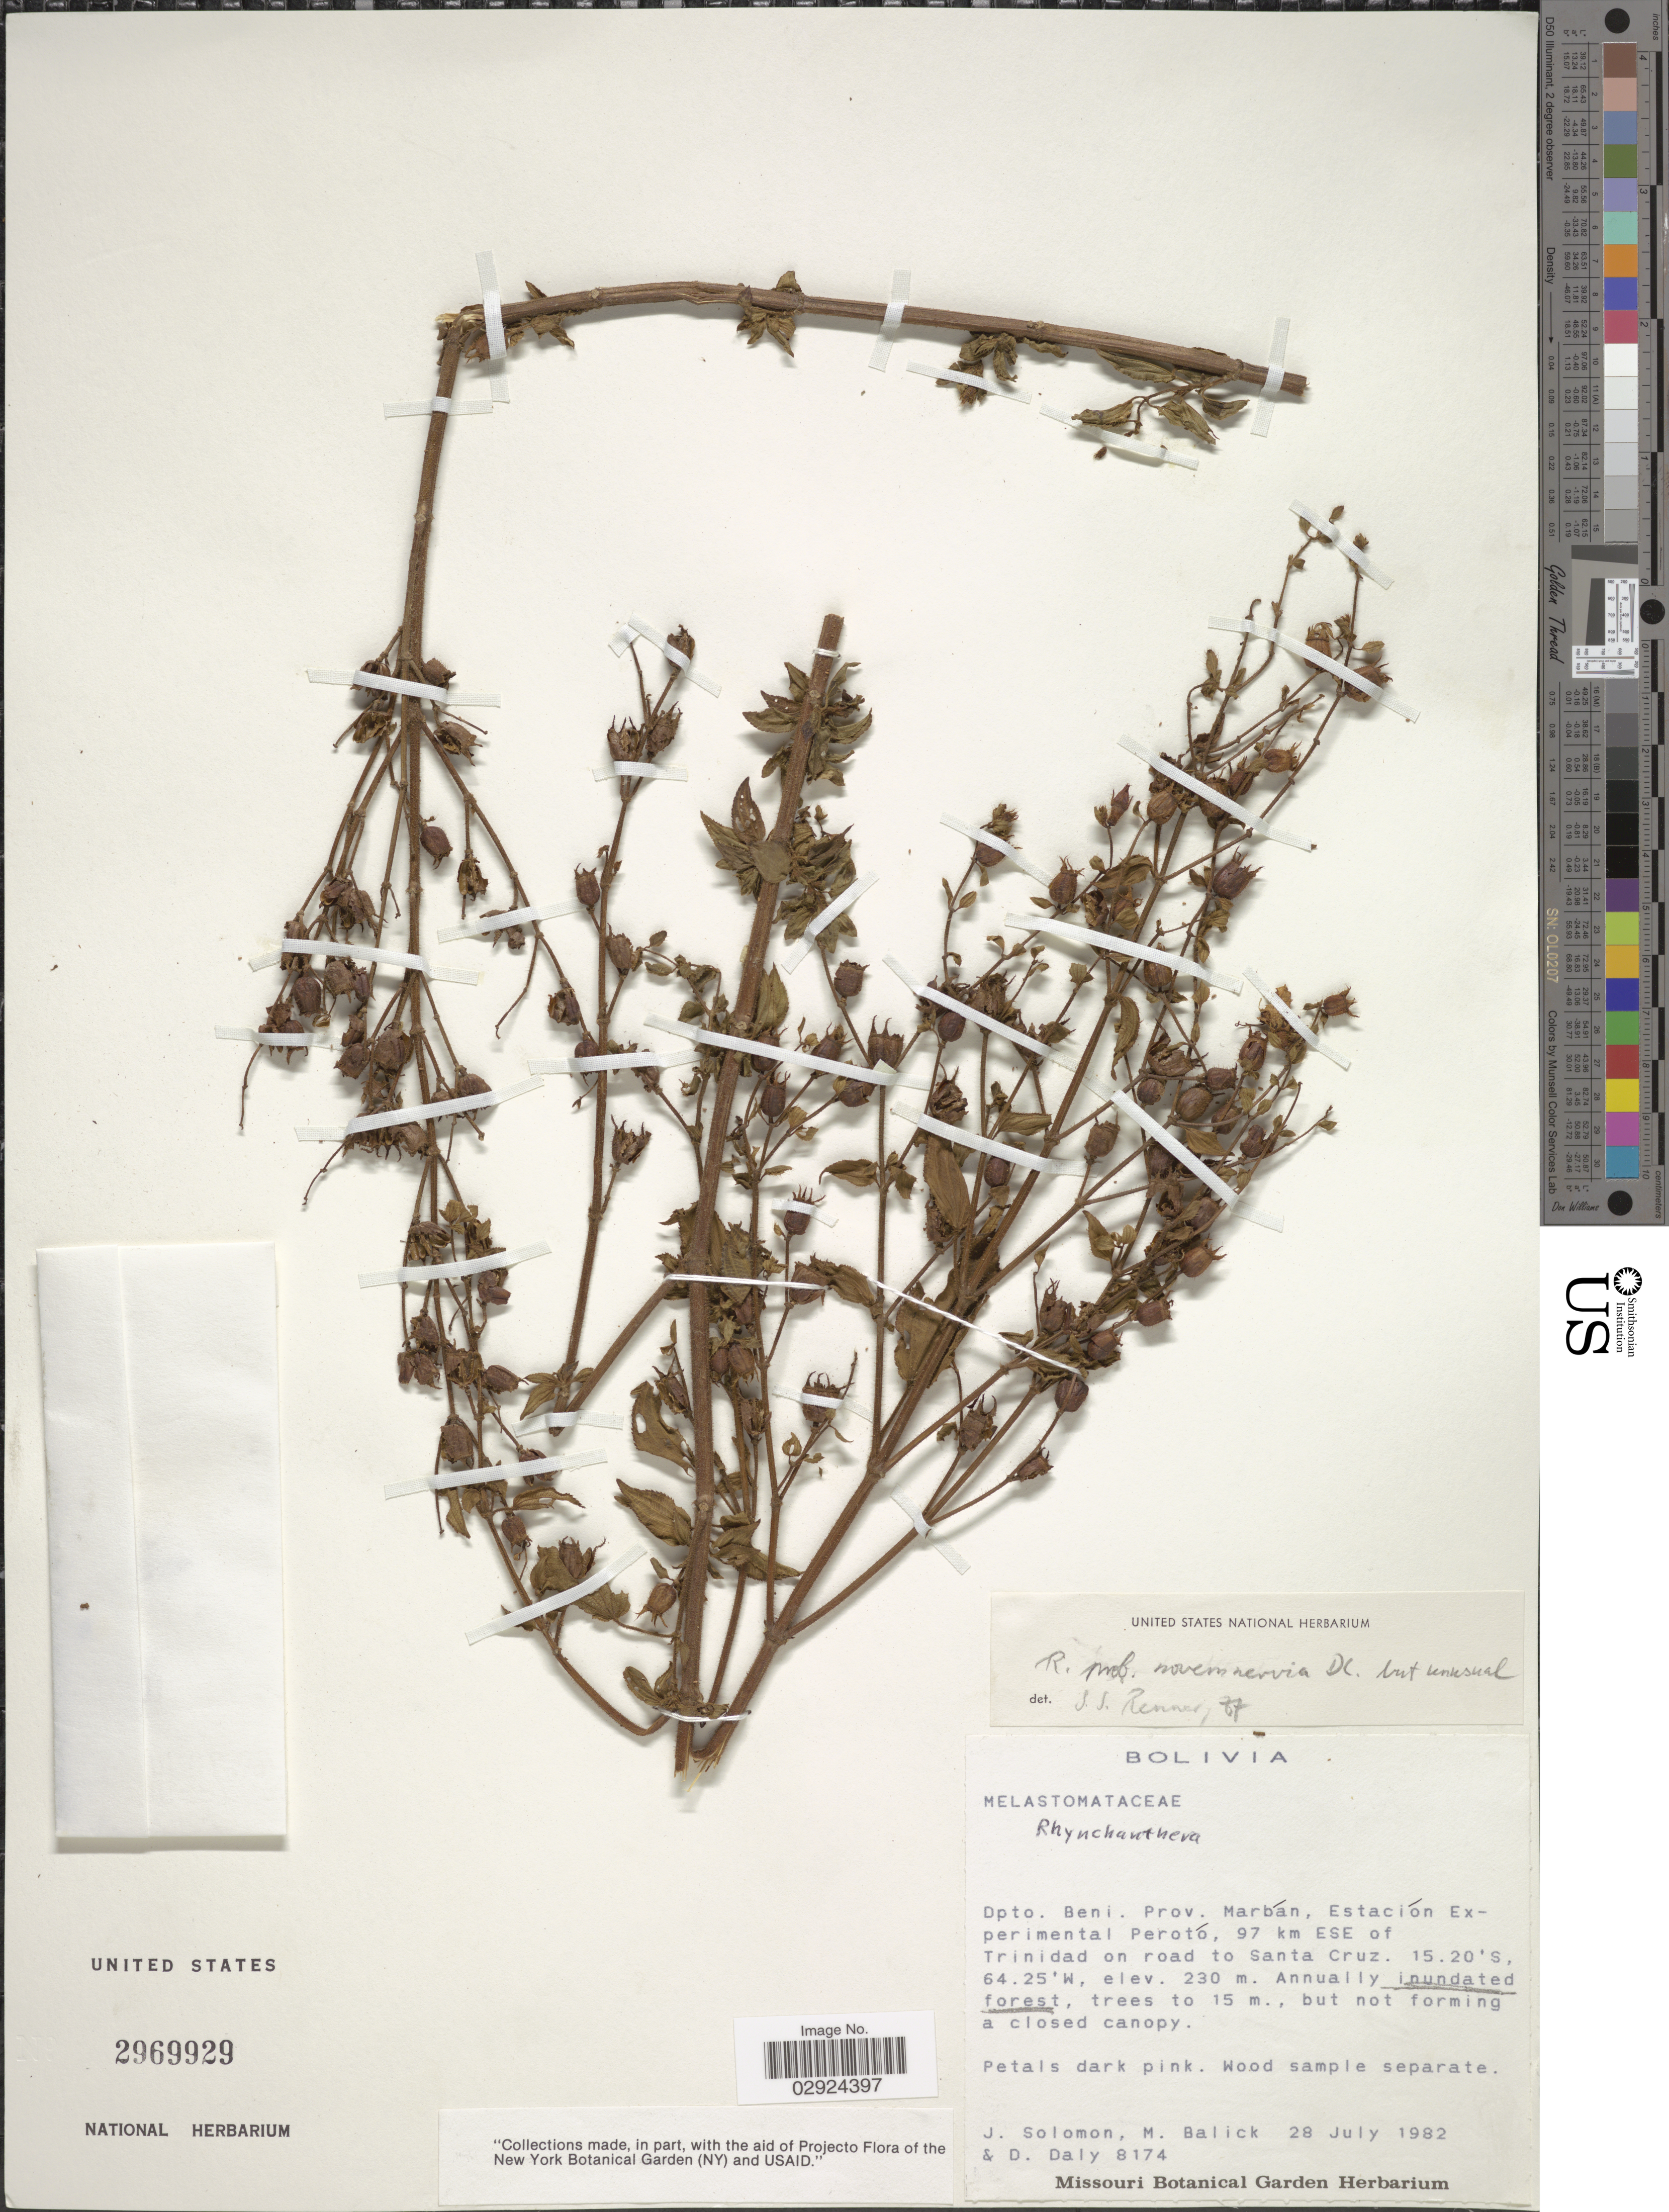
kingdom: Plantae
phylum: Tracheophyta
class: Magnoliopsida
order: Myrtales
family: Melastomataceae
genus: Rhynchanthera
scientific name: Rhynchanthera novemnervia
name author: DC.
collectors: J. Solomon, M. Balick & D. C. Daly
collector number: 8174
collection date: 1982-07-28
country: Bolivia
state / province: Beni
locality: Dpto. Beni, Prov. Marbán, Estación Experimental Perotó, 97 km ESE of Trinidad on road to Santa Cruz.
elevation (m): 230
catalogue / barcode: US 2969929